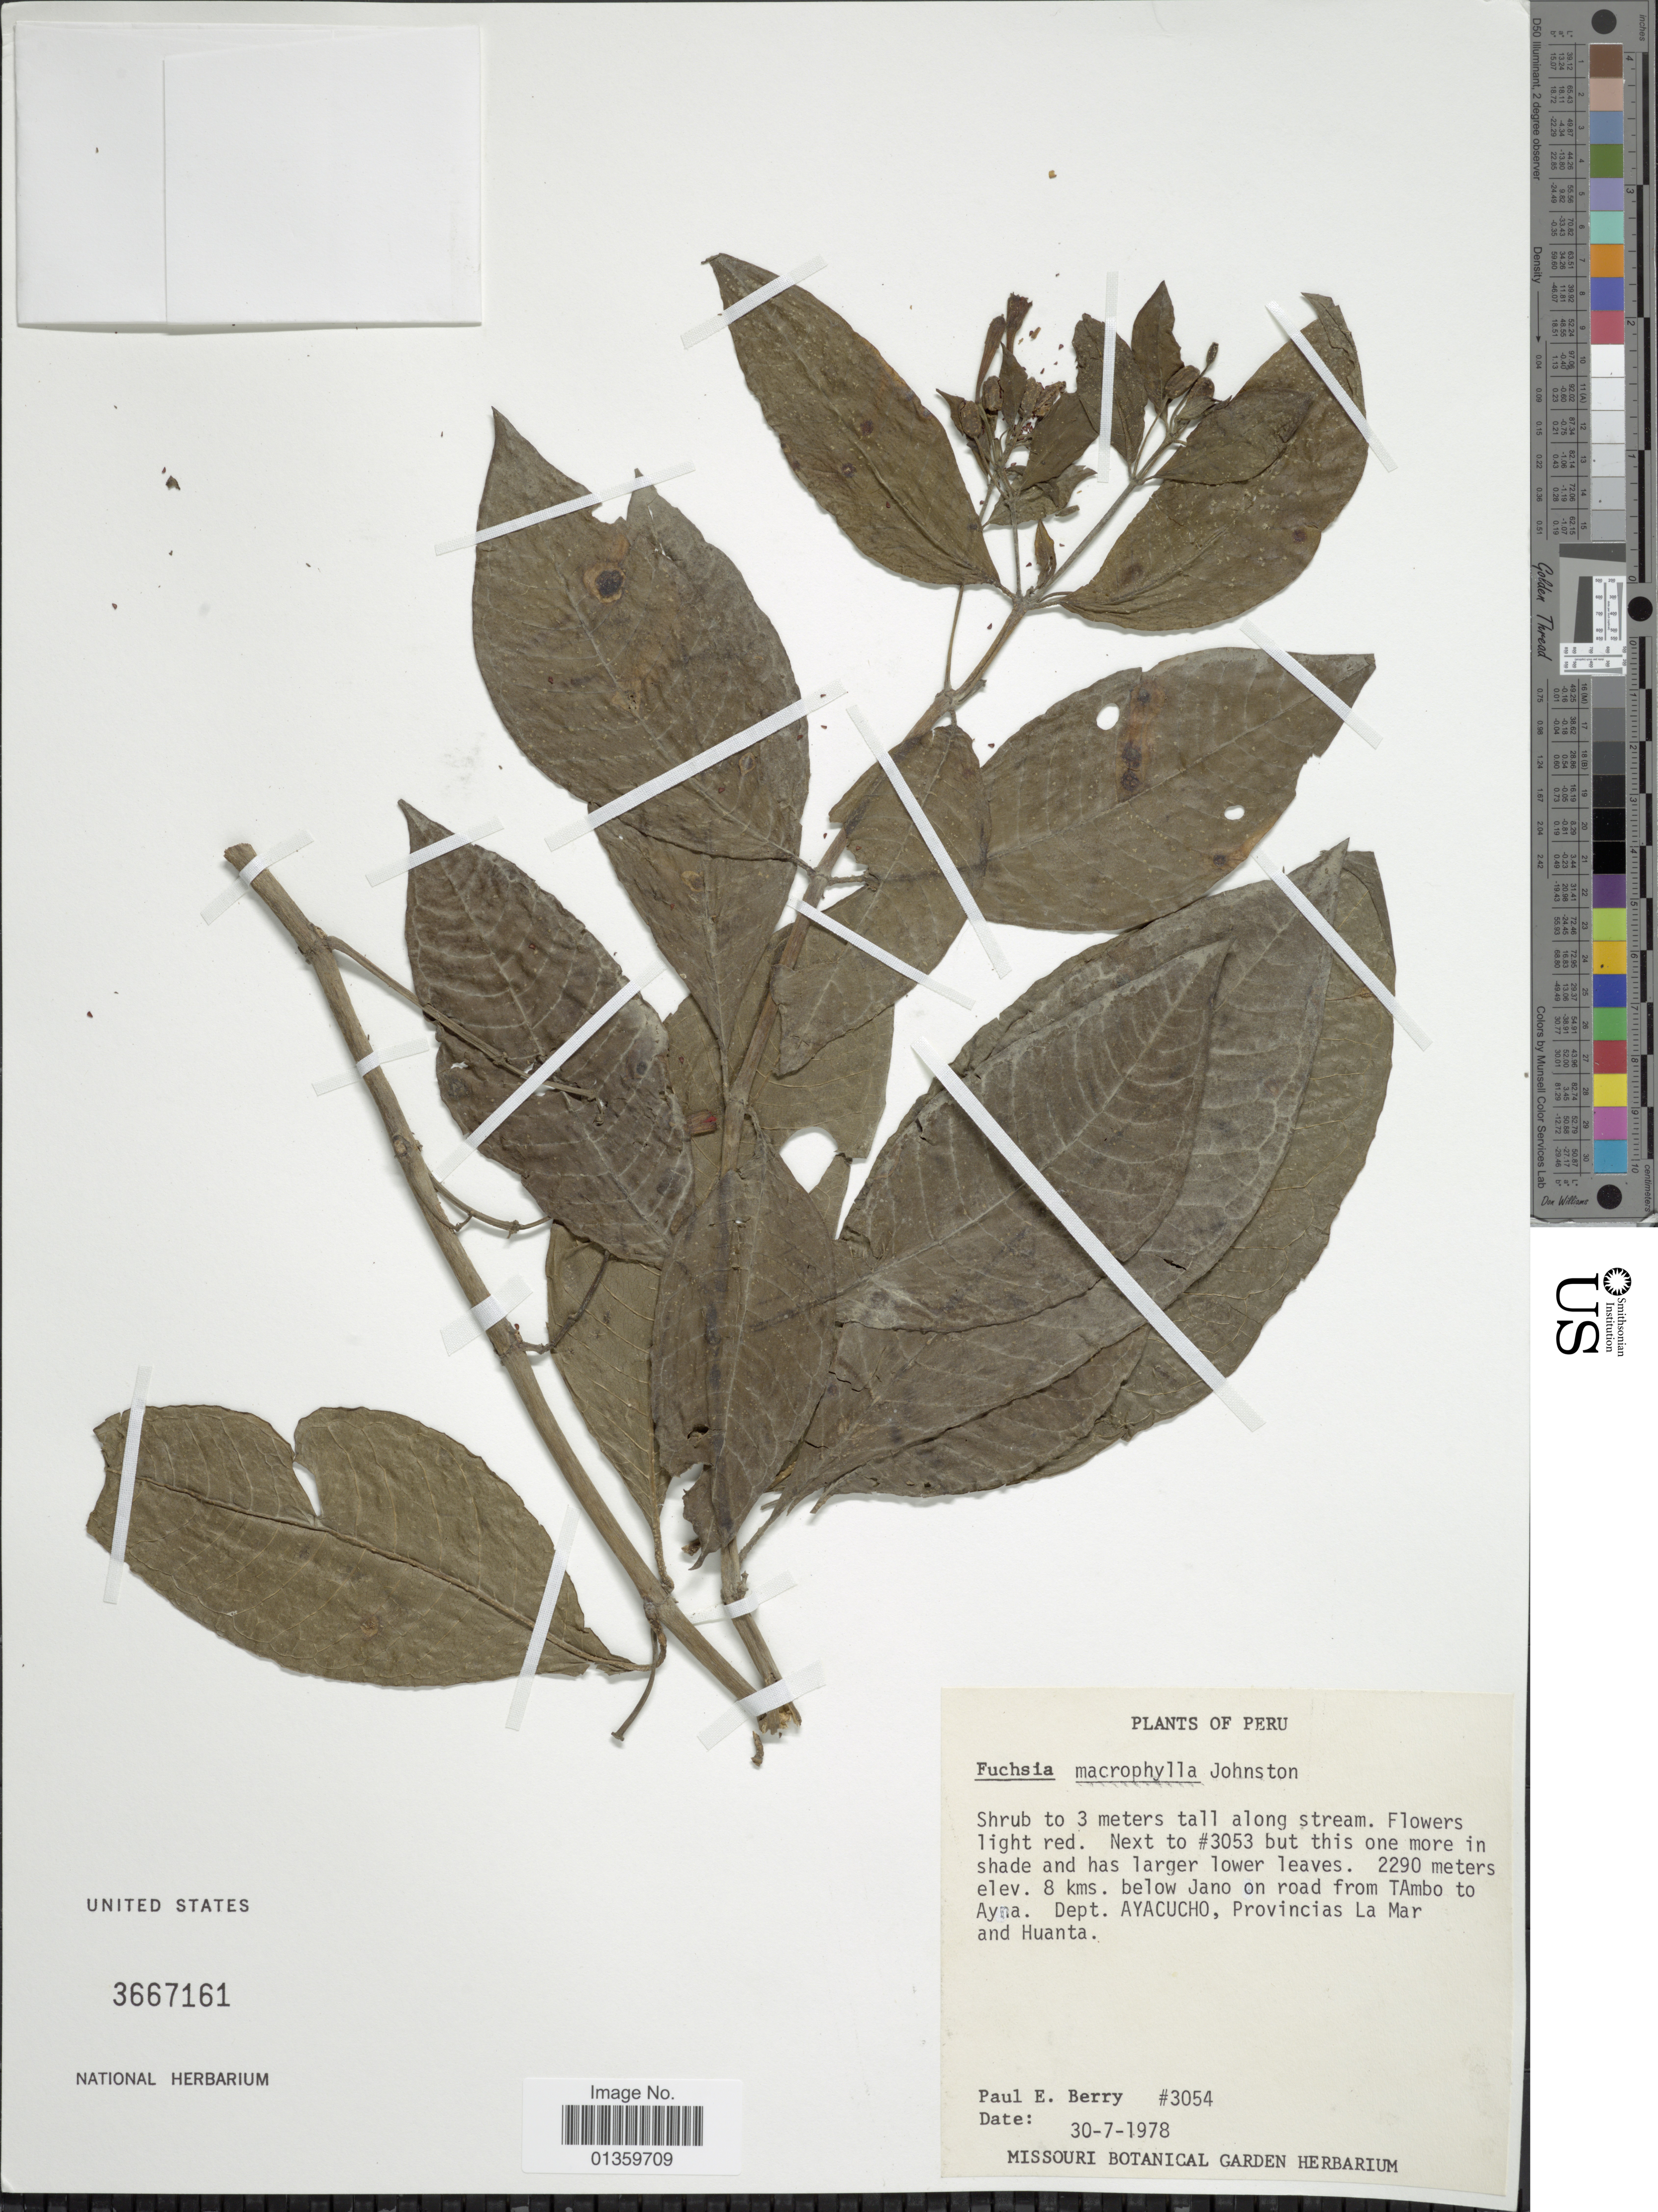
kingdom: Plantae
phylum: Tracheophyta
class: Magnoliopsida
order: Myrtales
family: Onagraceae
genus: Fuchsia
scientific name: Fuchsia macrophylla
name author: I.M. Johnst.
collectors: P. E. Berry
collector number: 3054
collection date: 1978-07-30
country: Peru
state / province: Ayacucho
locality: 8 kms. below Jano on road from Tambo to Ayna, Provincias La Mar and Huanta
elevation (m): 2290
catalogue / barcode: US 3667161